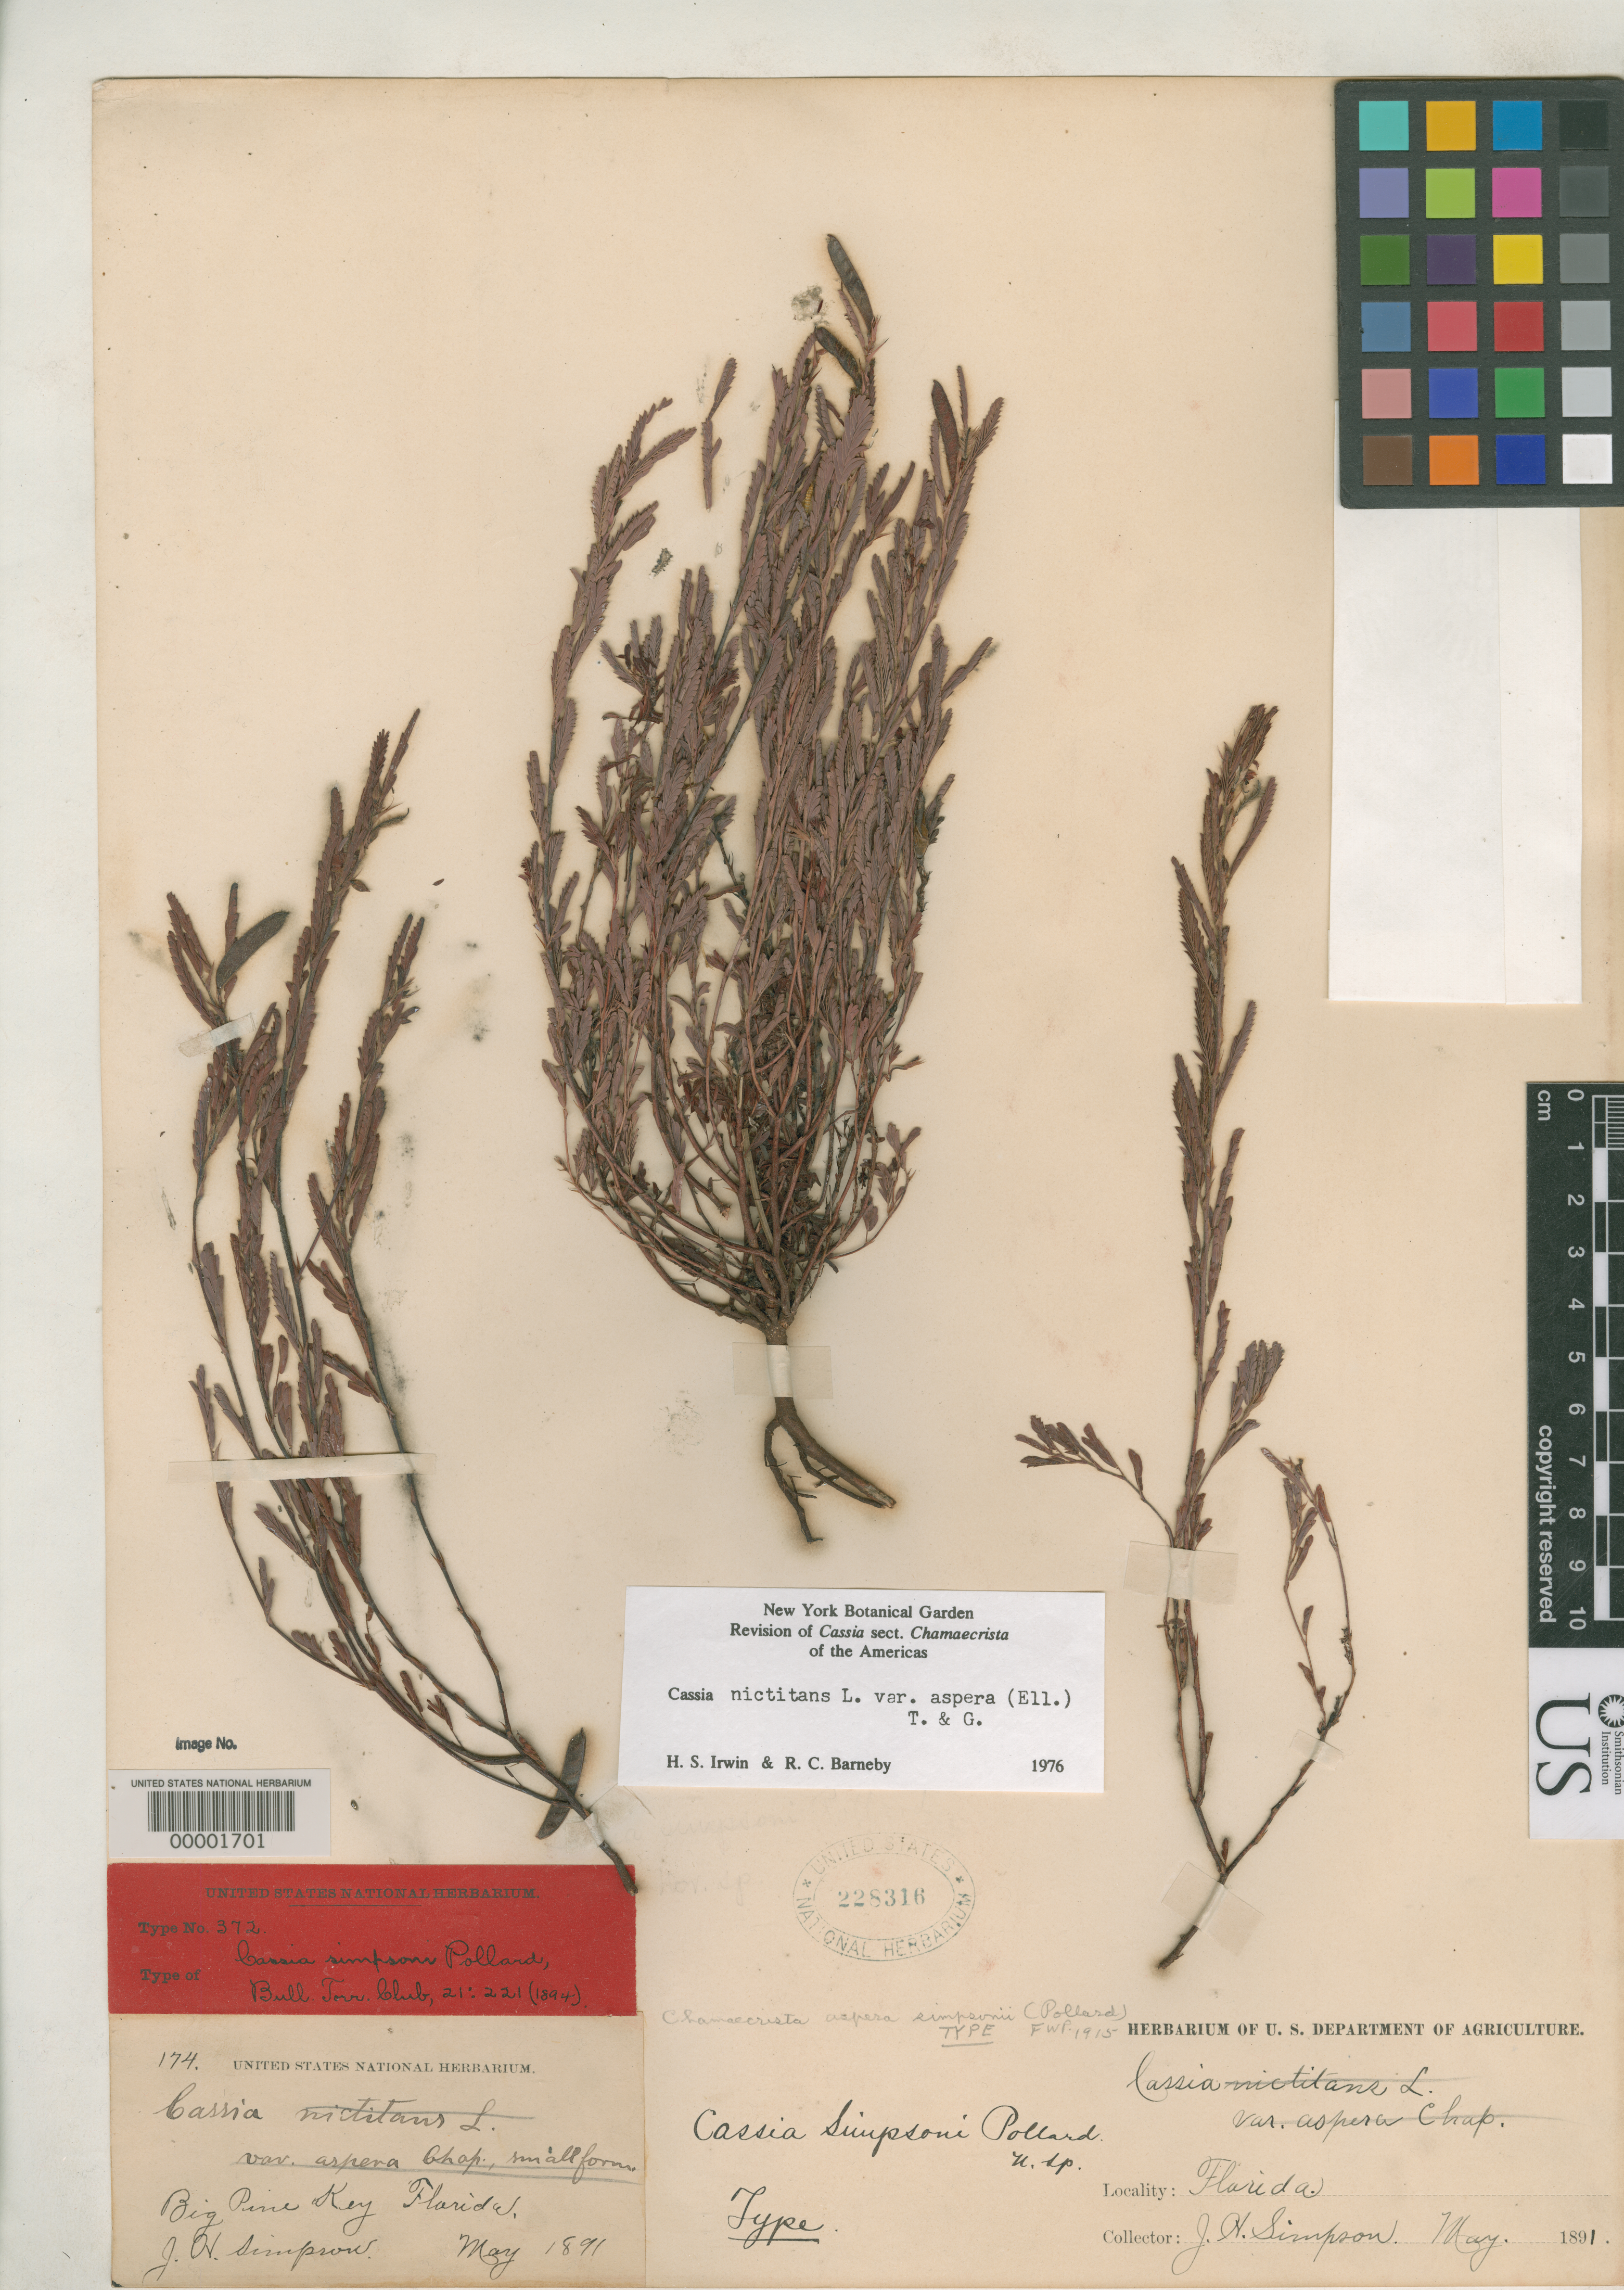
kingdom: Plantae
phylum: Tracheophyta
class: Magnoliopsida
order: Fabales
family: Fabaceae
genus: Cassia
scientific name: Cassia simpsonii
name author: Pollard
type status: Isotype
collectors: J. H. Simpson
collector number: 174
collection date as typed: May 1891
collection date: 1891-05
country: United States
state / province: Florida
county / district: Monroe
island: Big Pine Key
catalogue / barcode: US 228316